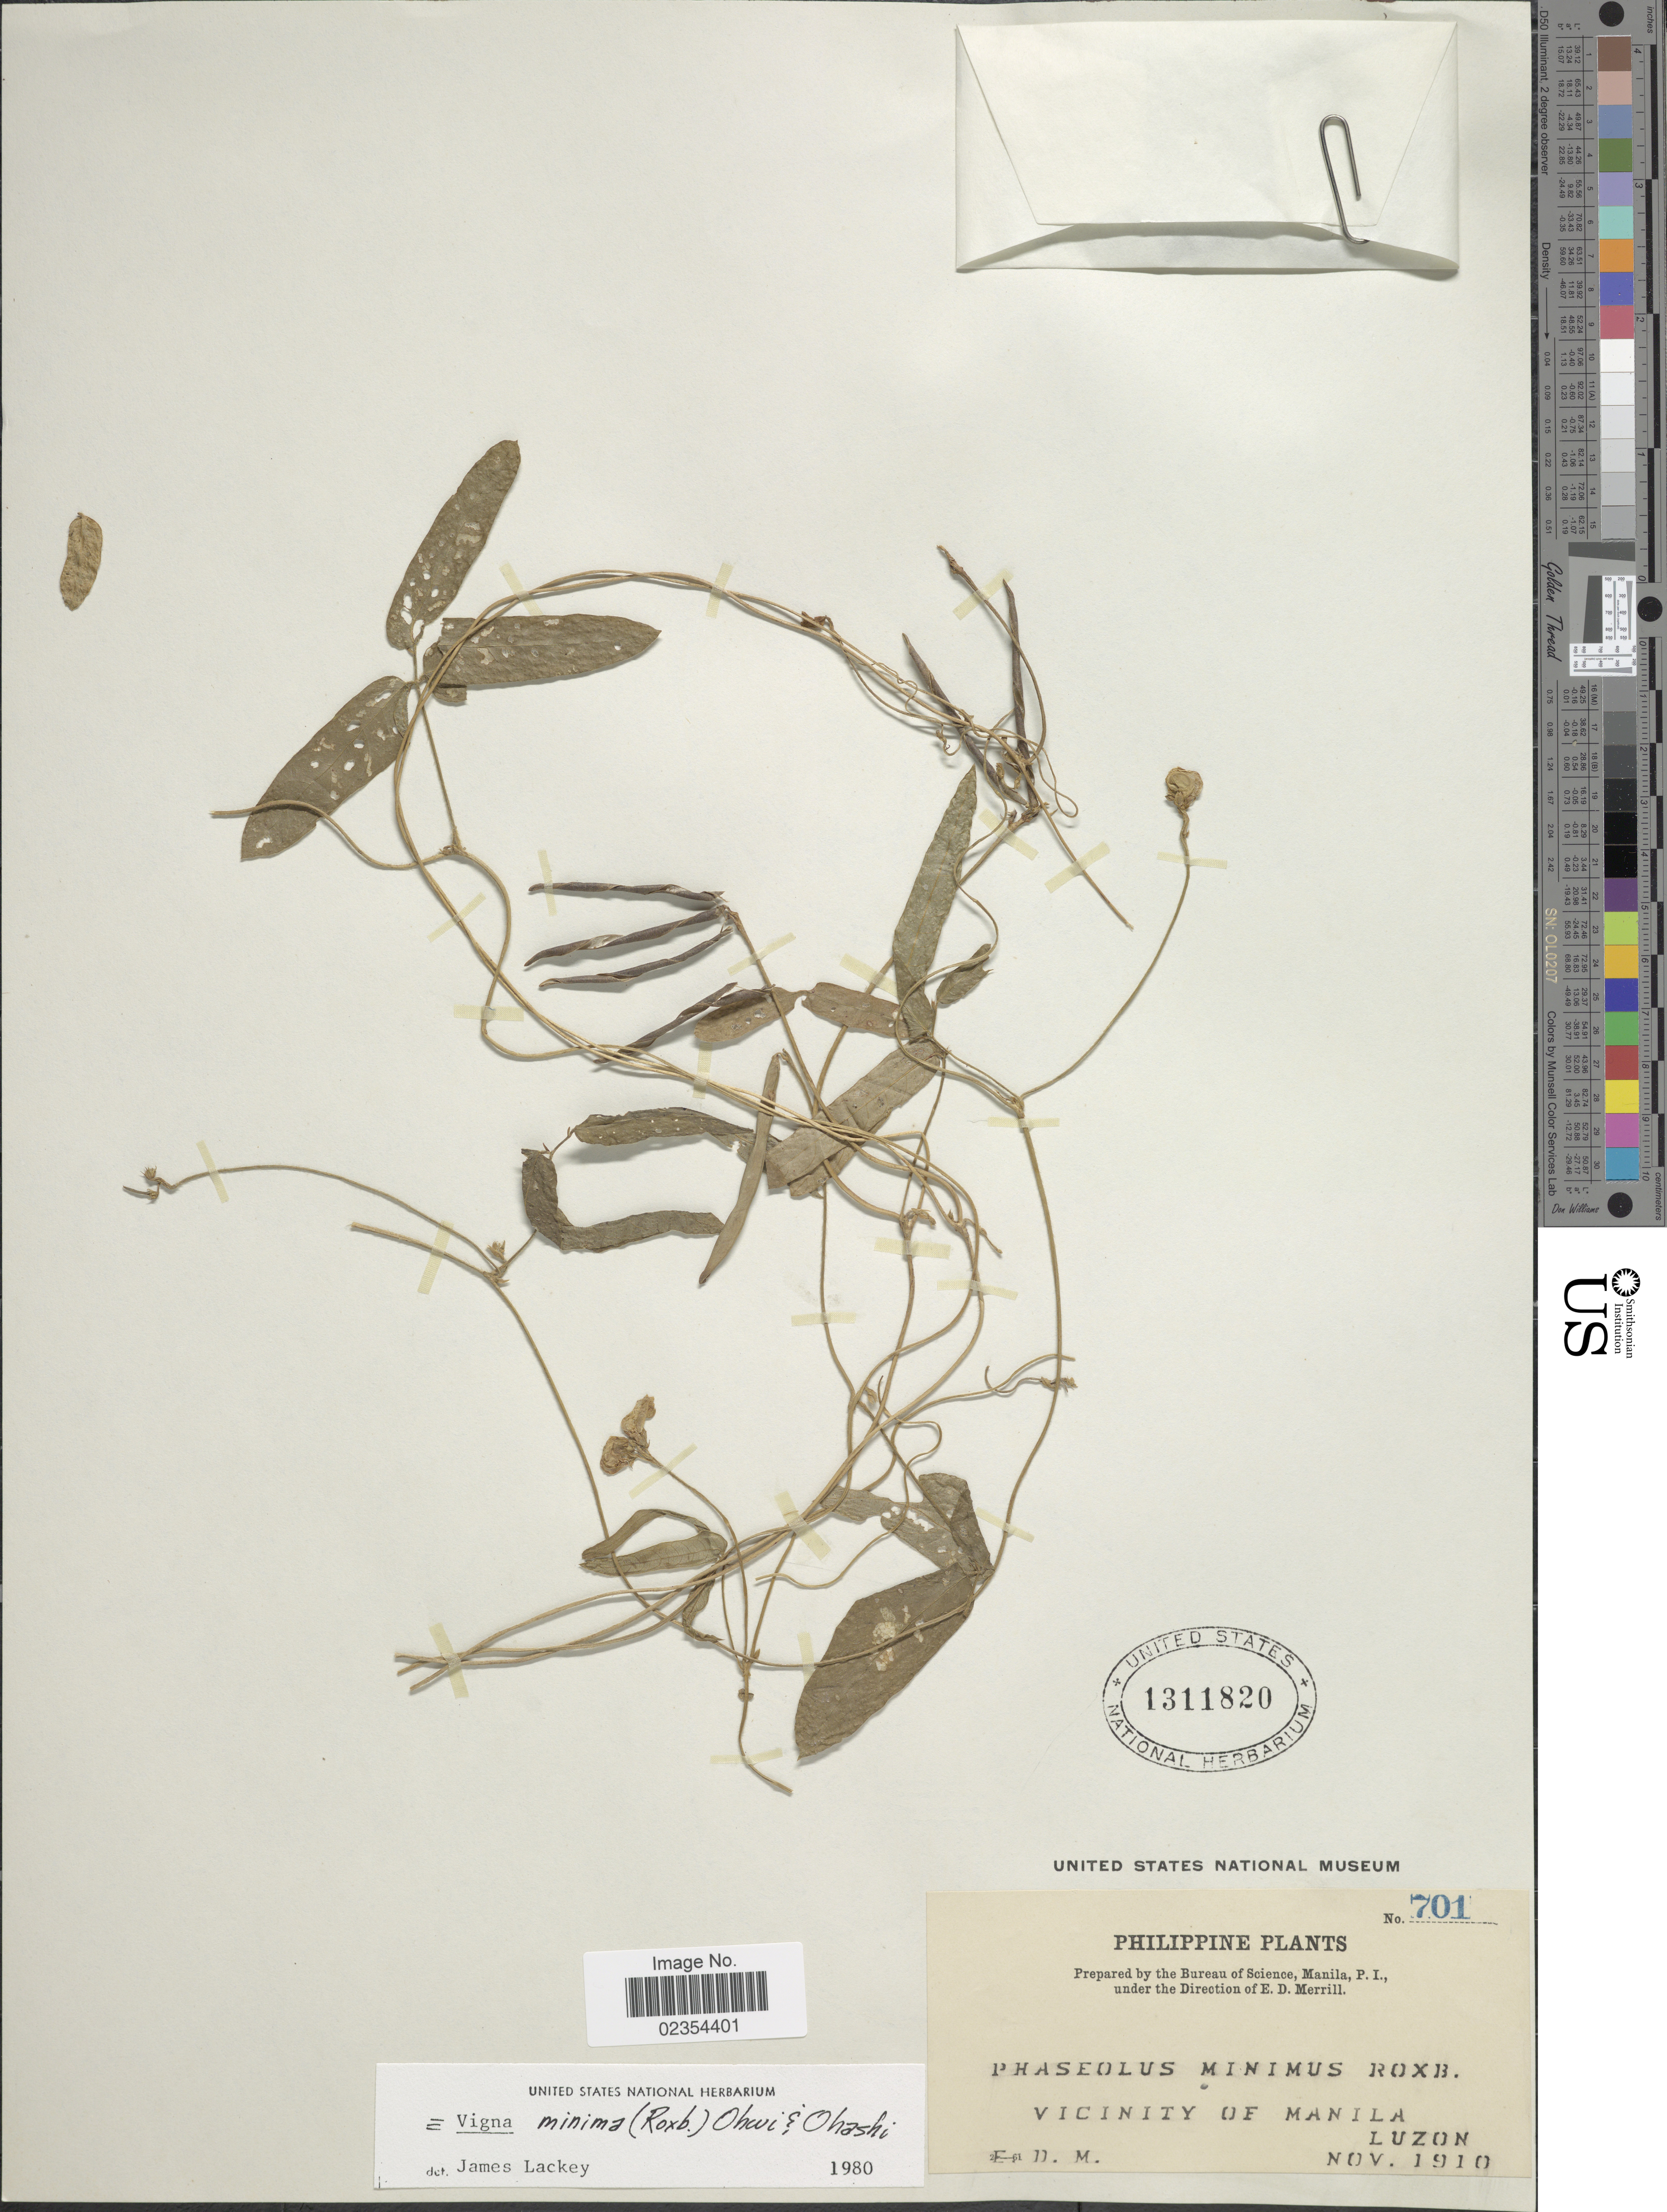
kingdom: Plantae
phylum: Tracheophyta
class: Magnoliopsida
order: Fabales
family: Fabaceae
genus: Vigna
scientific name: Vigna minima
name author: (Roxb.) Ohwi & H. Ohashi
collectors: E. D. Merrill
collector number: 701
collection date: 1910-11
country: Philippines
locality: Vicinity of Manila, Luzon.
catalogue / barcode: US 1311820